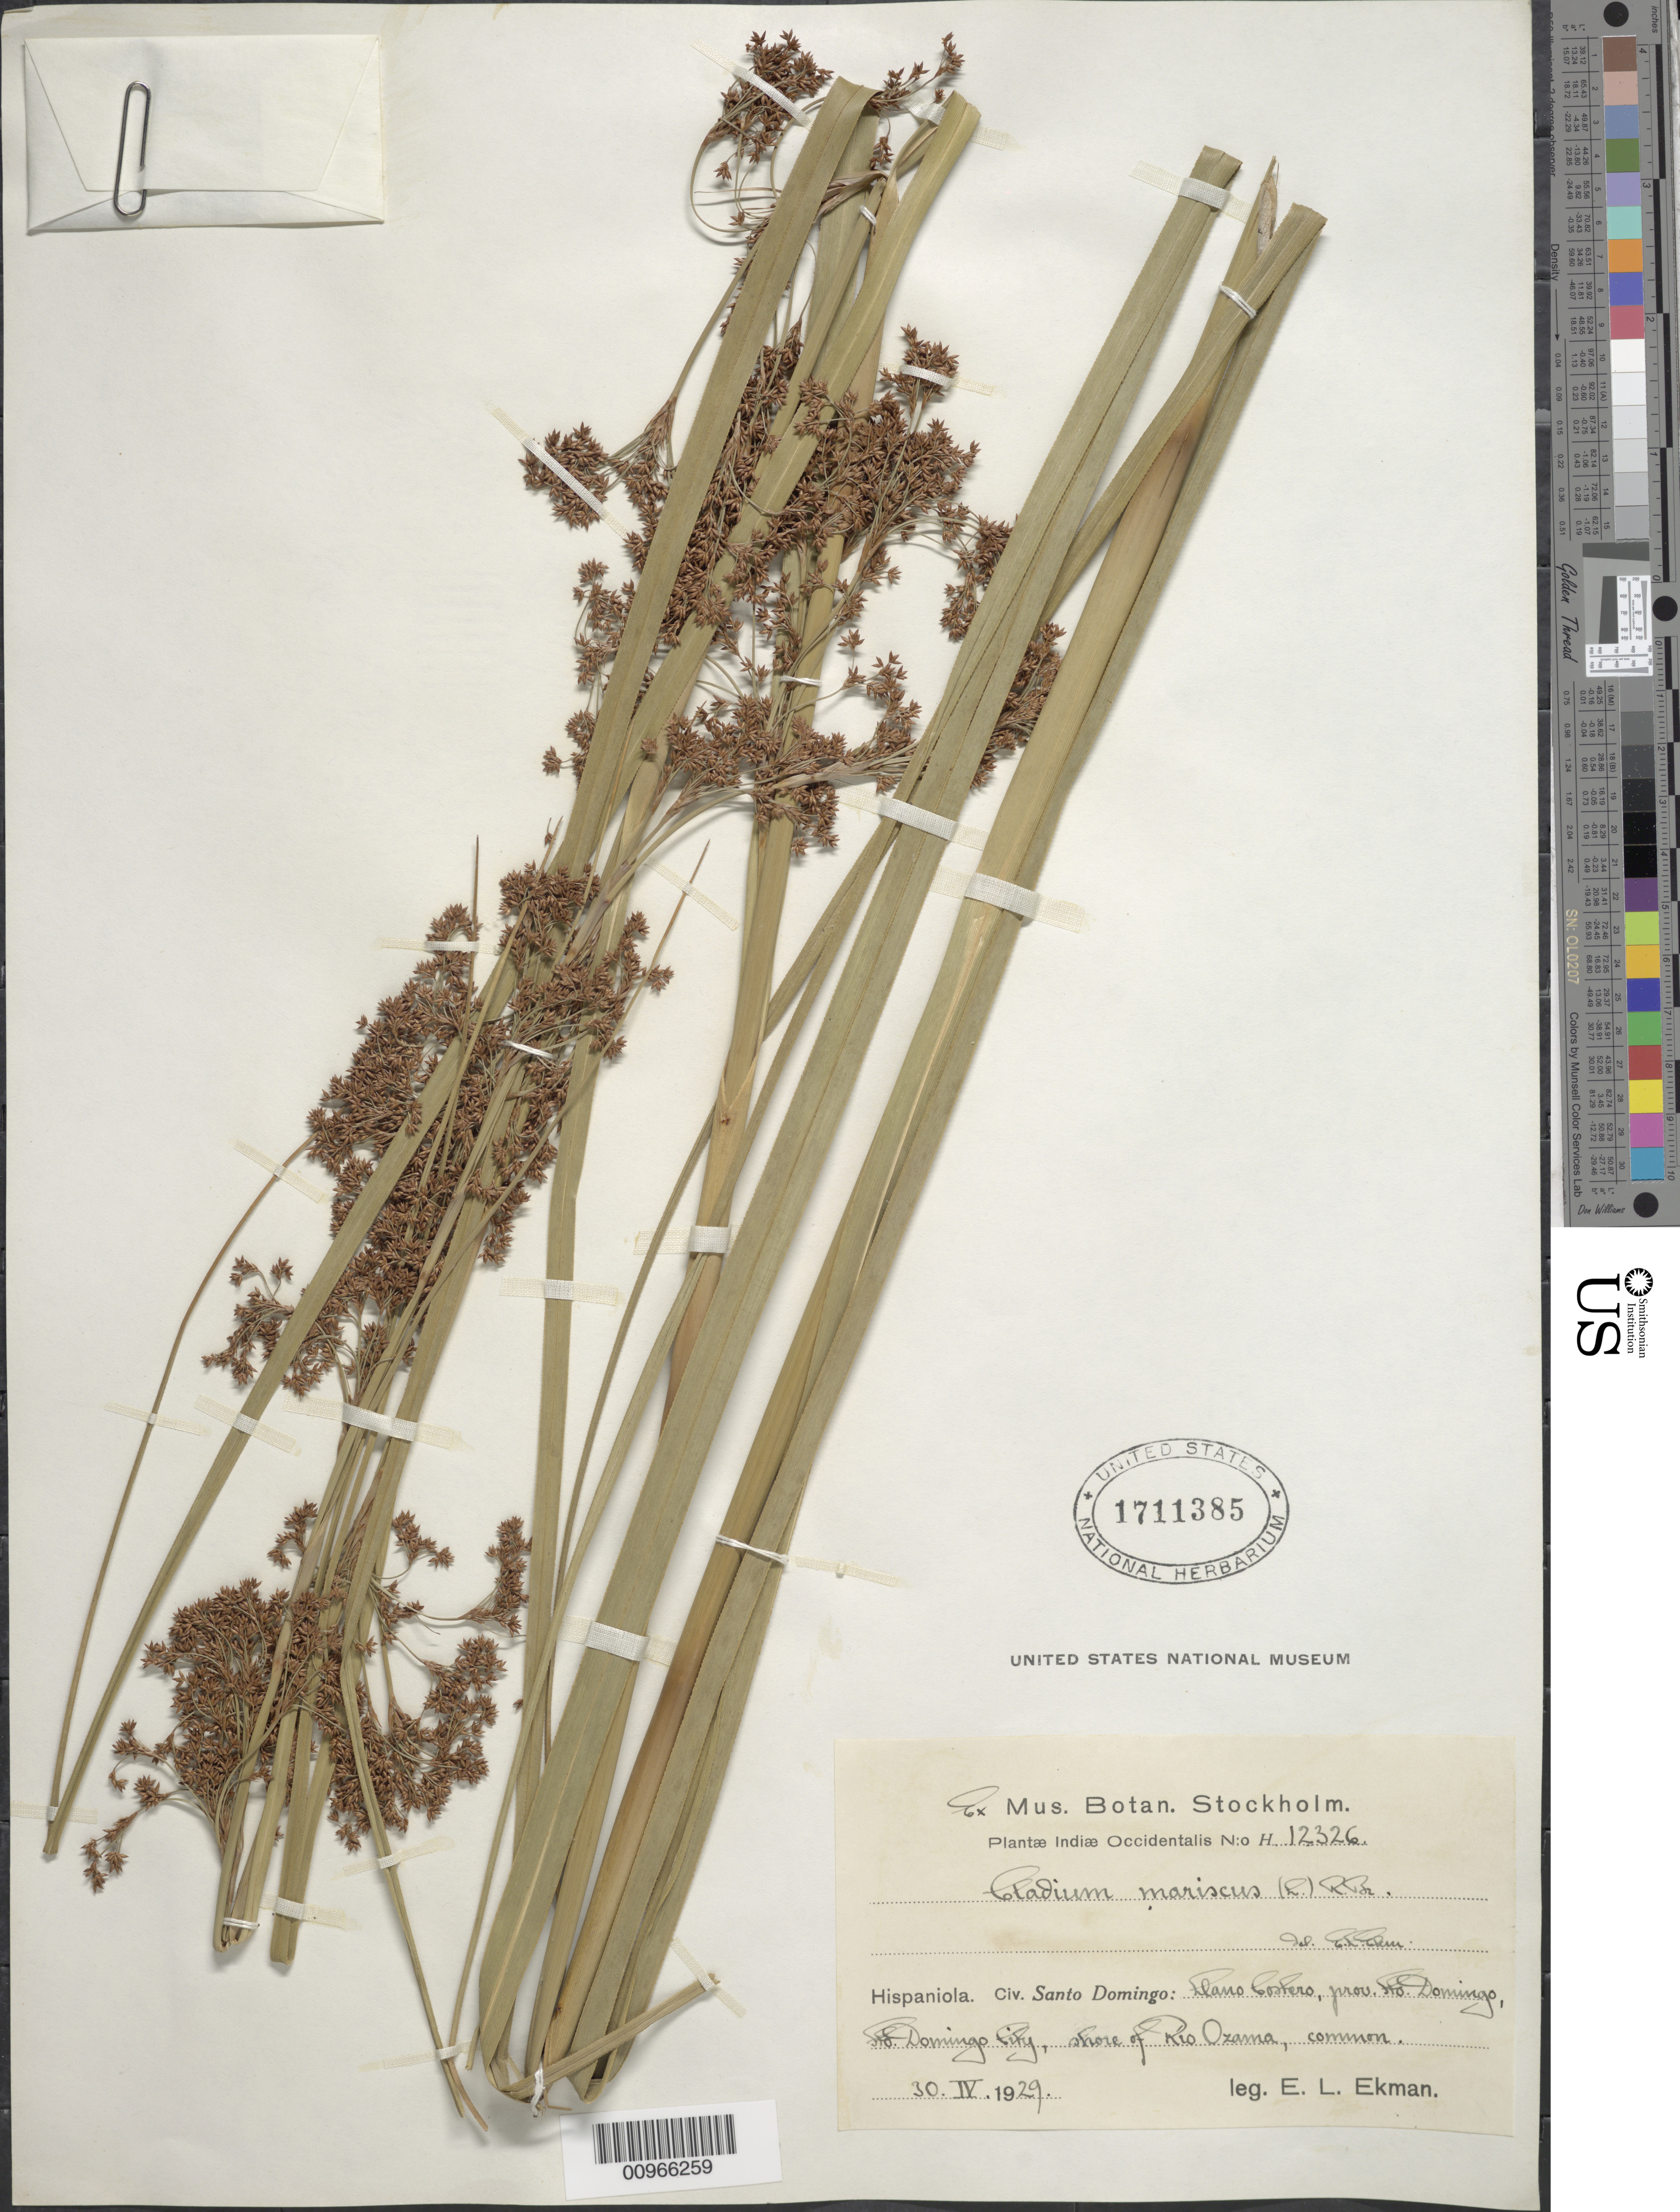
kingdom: Plantae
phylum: Tracheophyta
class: Liliopsida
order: Poales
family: Cyperaceae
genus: Cladium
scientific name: Cladium jamaicense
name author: Crantz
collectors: E. L. Ekman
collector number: H 12326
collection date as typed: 30 Apr 1929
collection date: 1929-04-30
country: Dominican Republic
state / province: Santo Domingo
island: Hispaniola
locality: Llano Costero, Santo Domingo City, shore of Río Ozama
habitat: Shore of río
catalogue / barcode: US 1711385